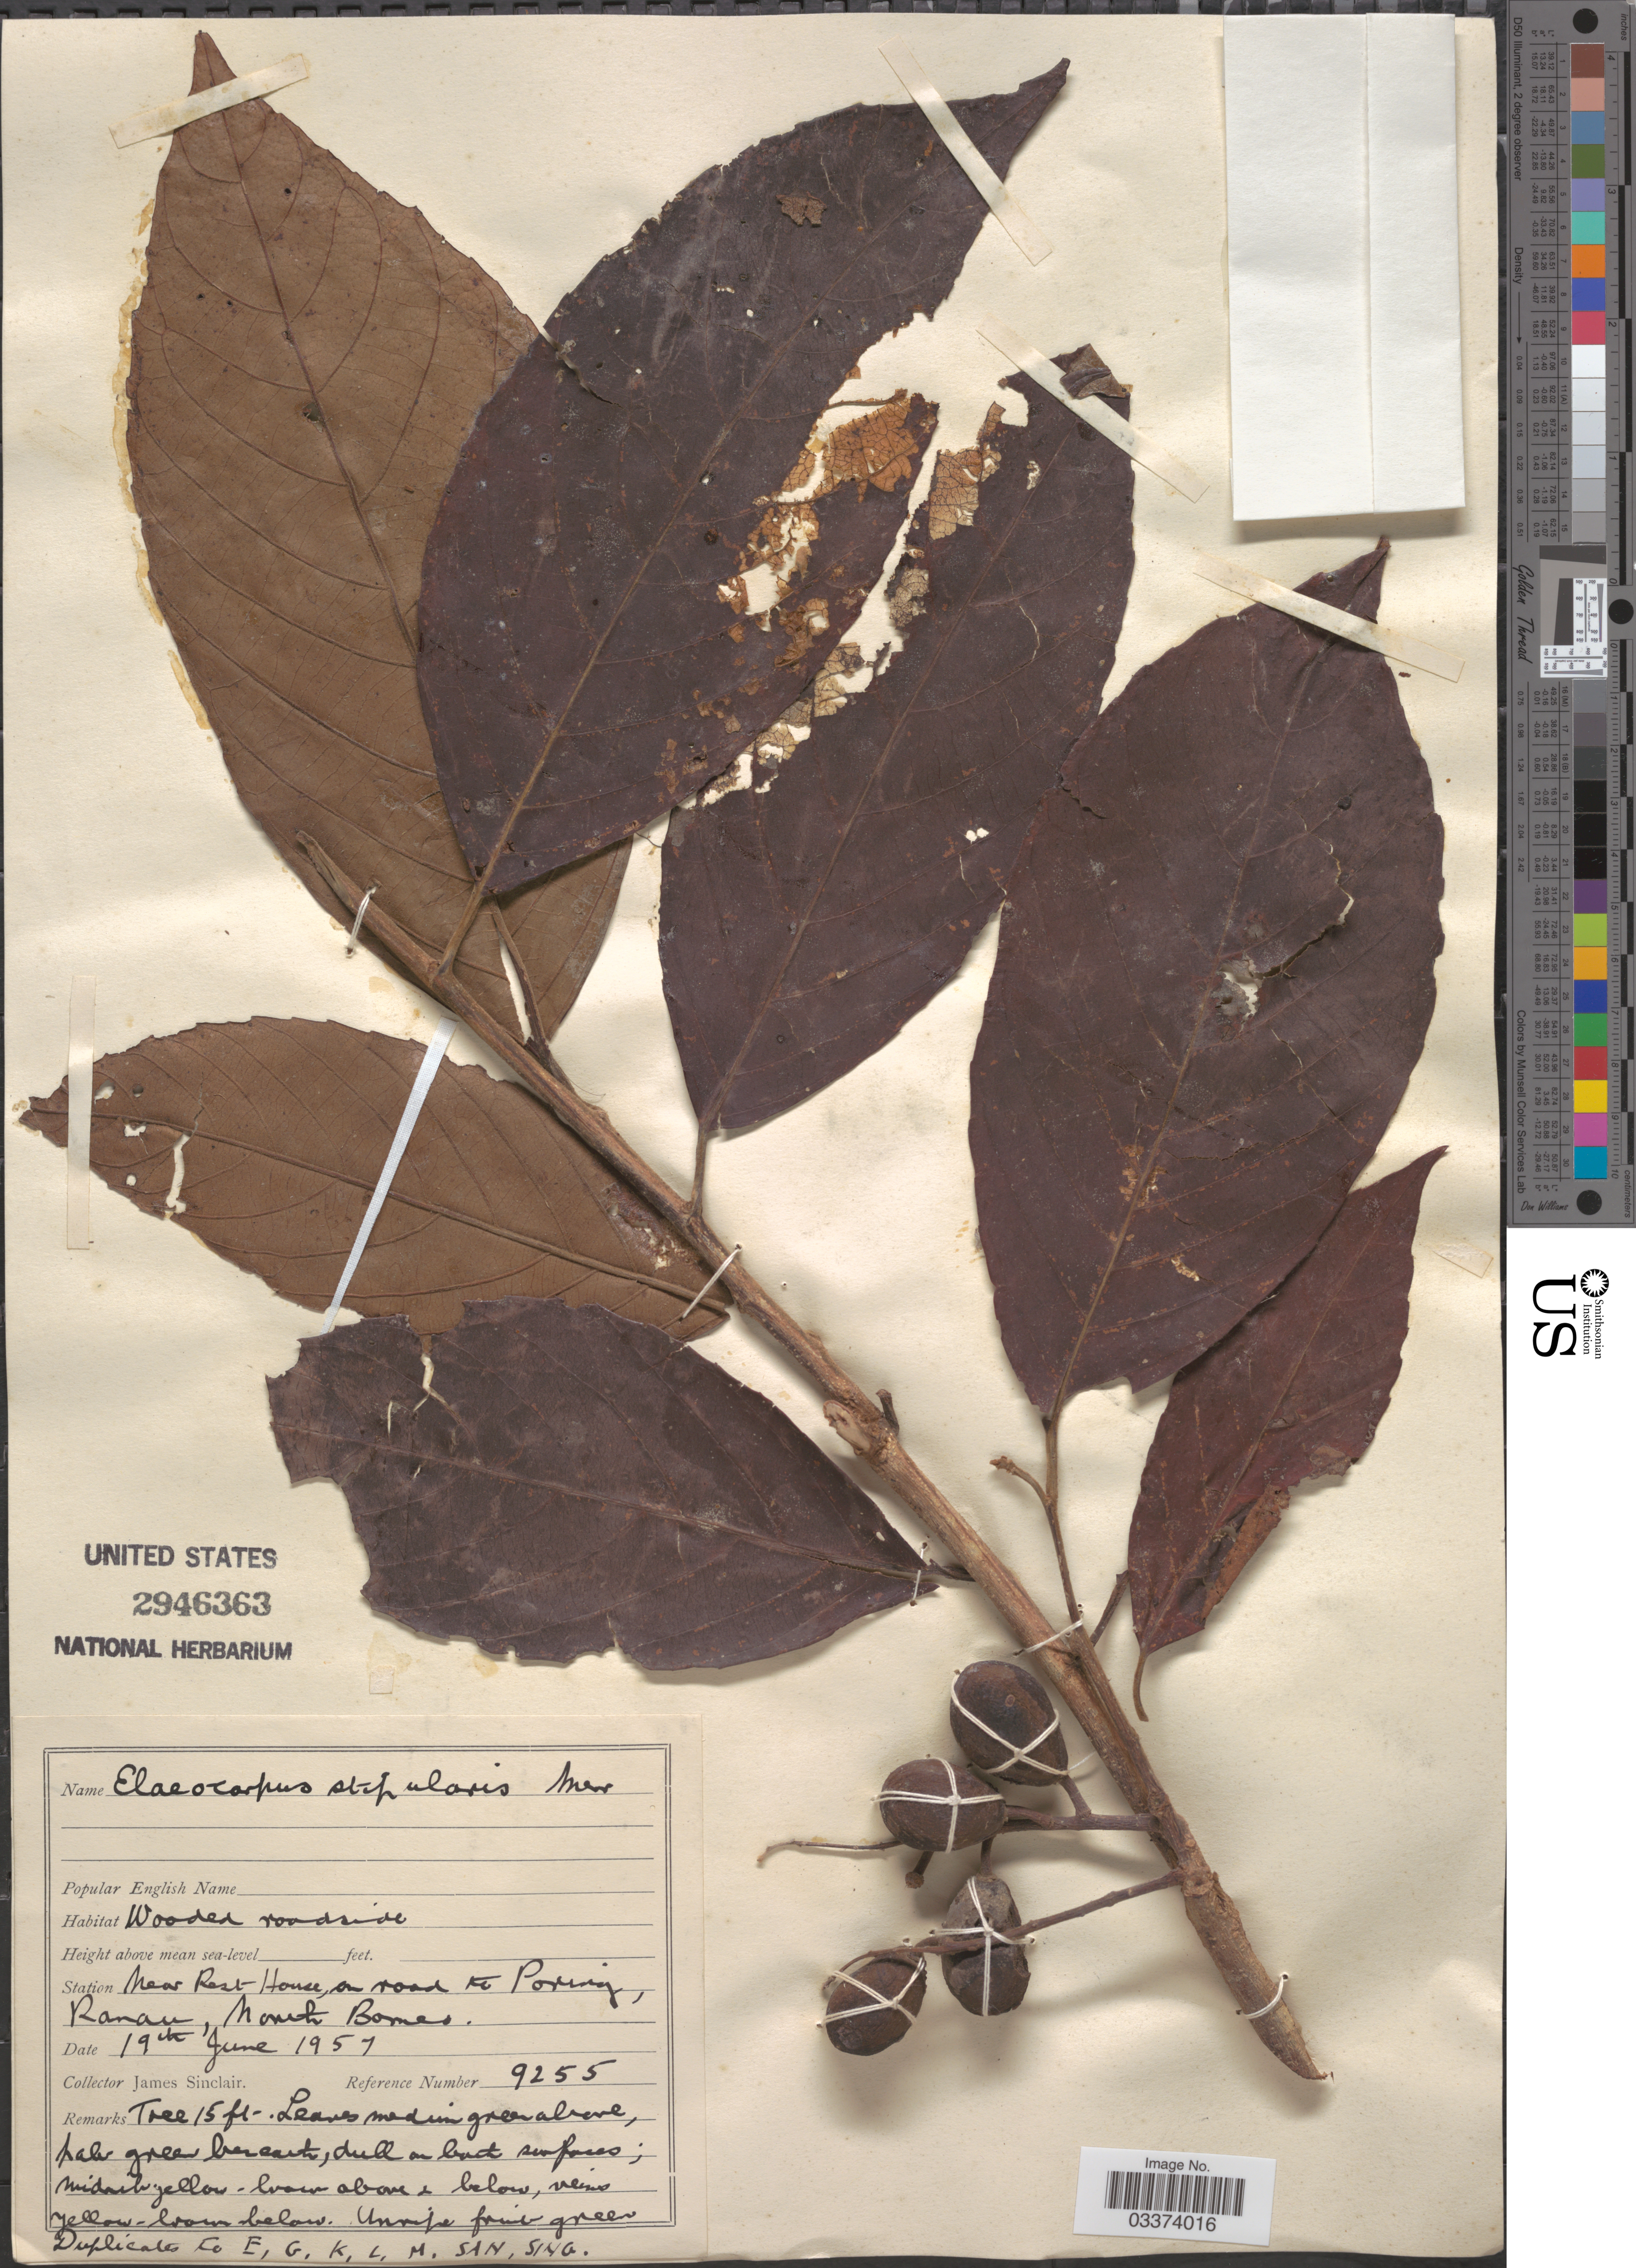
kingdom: Plantae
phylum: Tracheophyta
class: Magnoliopsida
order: Oxalidales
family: Elaeocarpaceae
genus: Elaeocarpus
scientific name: Elaeocarpus stipularis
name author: Blume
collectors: J. Sinclair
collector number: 9255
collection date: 1957-06-19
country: Malaysia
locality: Station Near Rest House, on road to Poring, Ranau, North Borneo.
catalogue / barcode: US 2946363